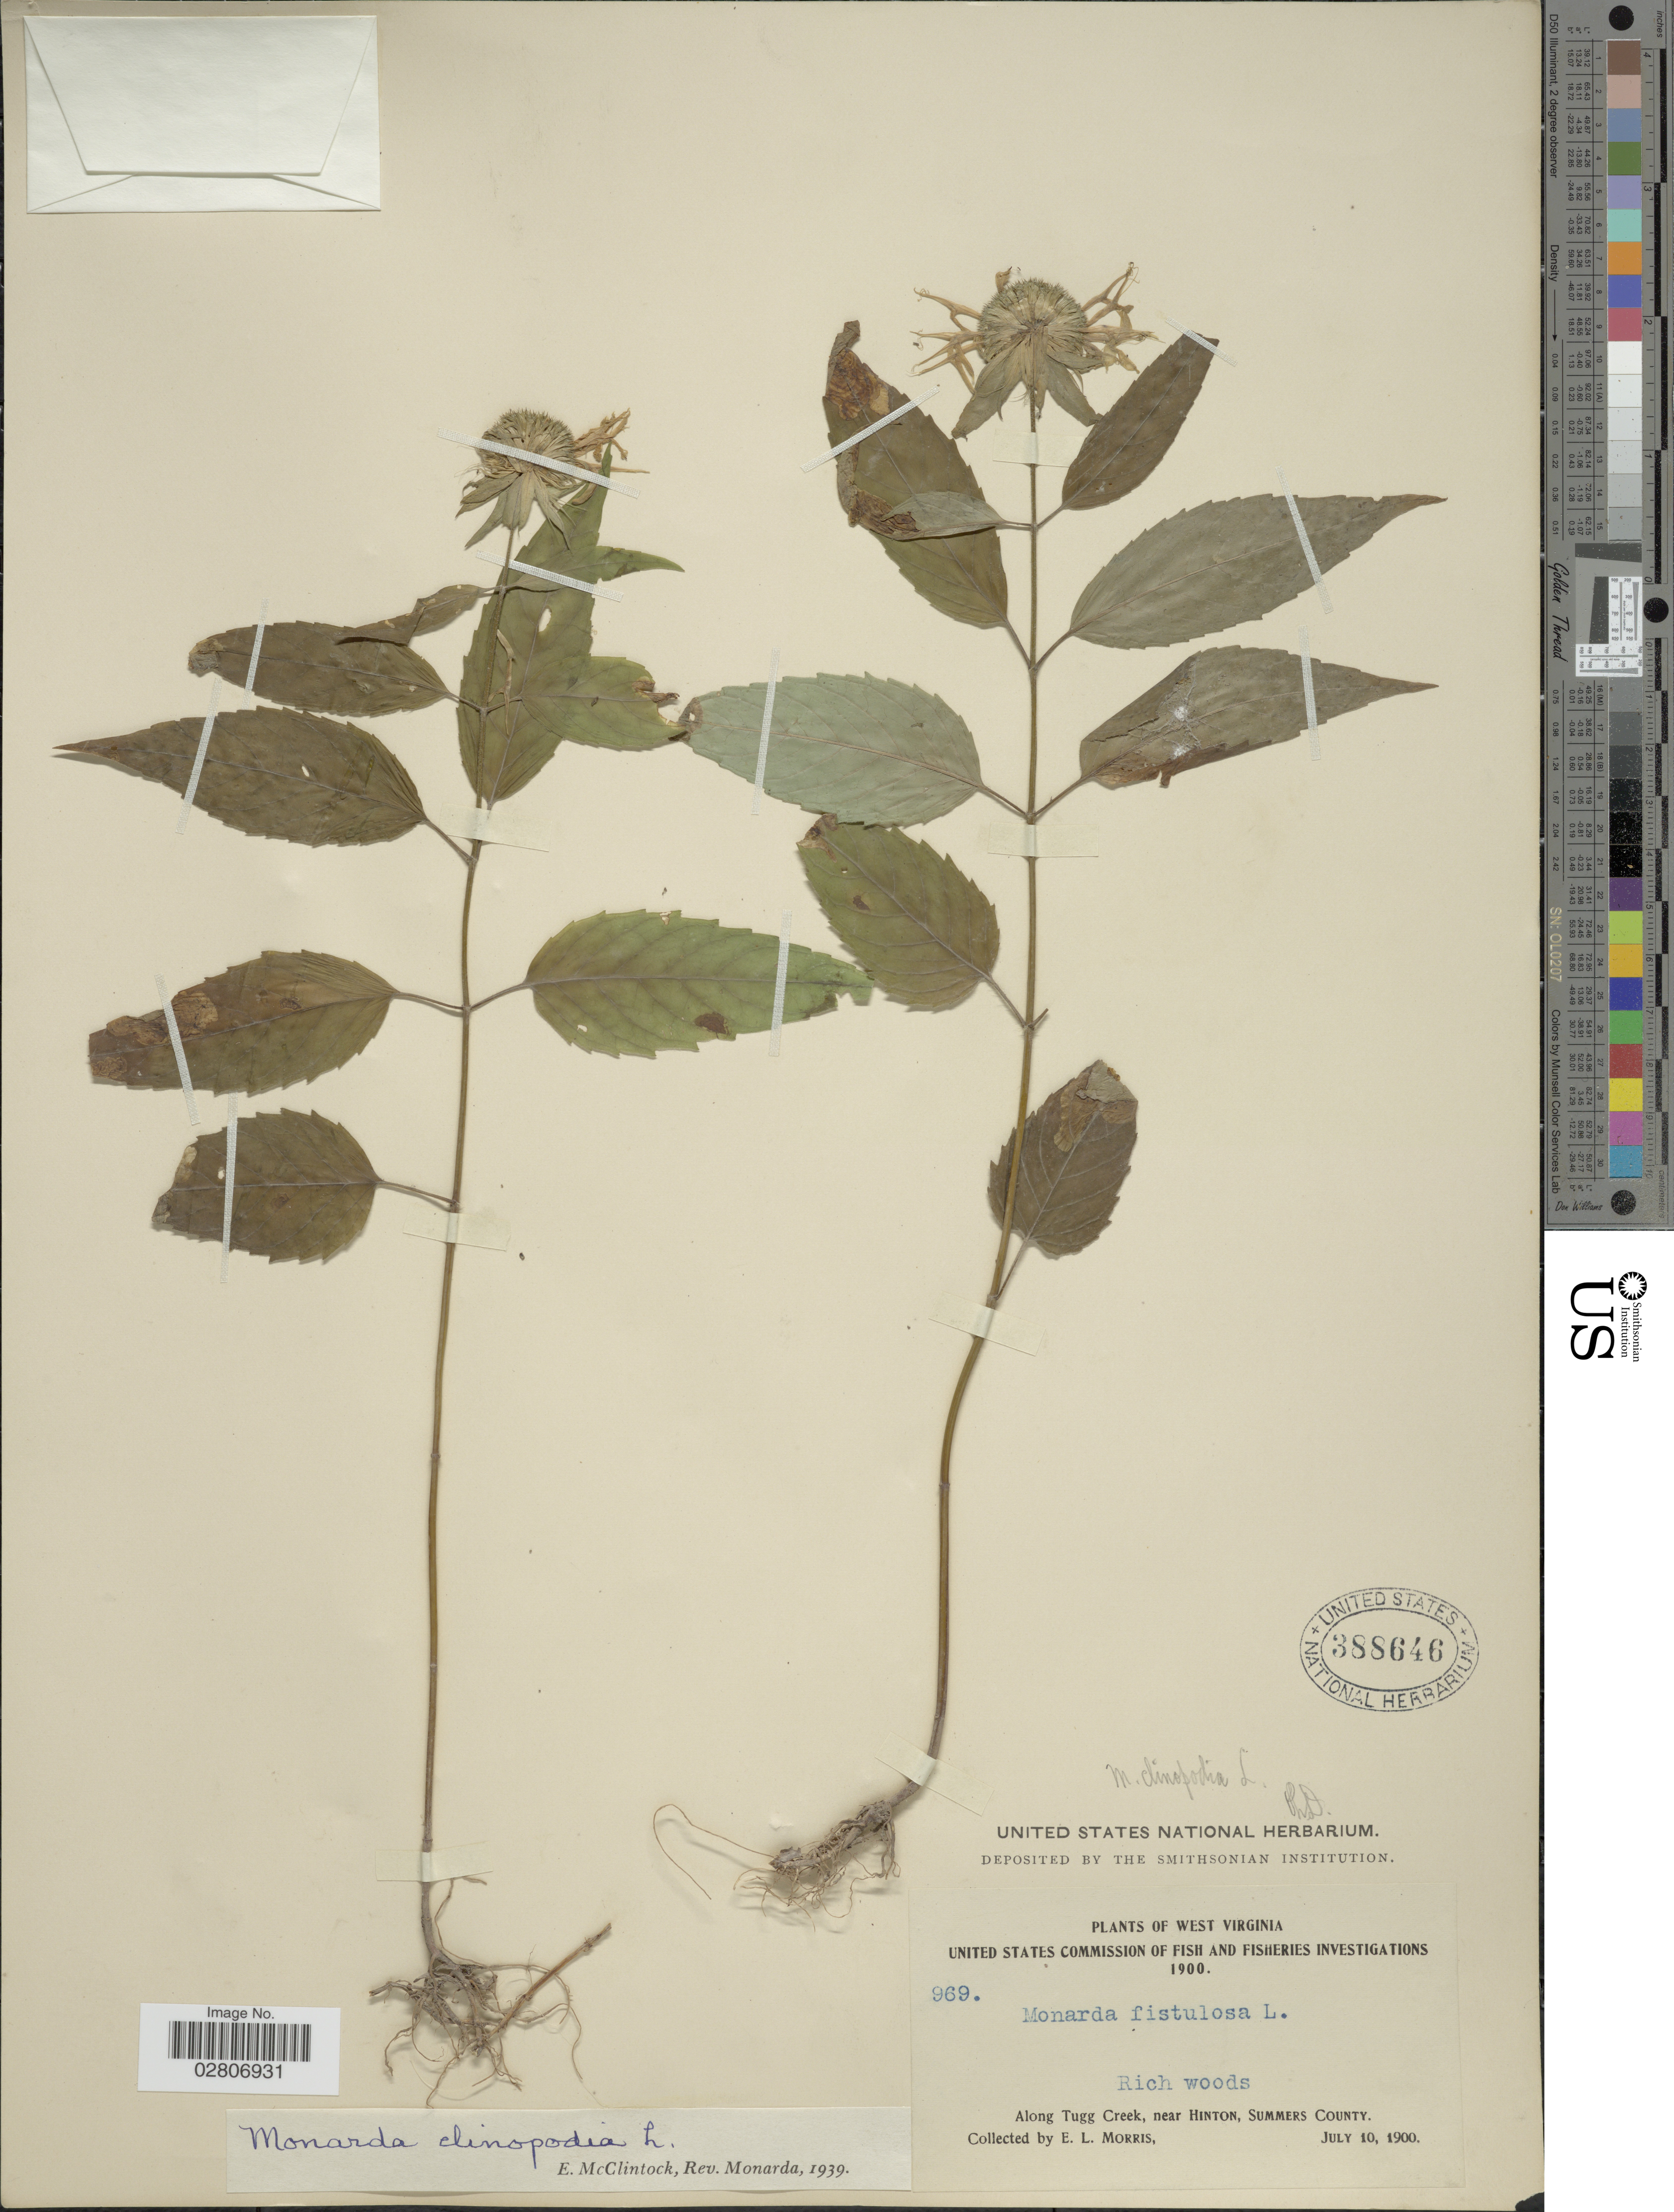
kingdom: Plantae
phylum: Tracheophyta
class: Magnoliopsida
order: Lamiales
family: Lamiaceae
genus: Monarda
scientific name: Monarda clinopodia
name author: L.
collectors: E. Morris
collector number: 969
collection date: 1900-07-10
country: United States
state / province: West Virginia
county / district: Summers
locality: West Virginia. Along Tugg Creek, near Hinton, Summers County.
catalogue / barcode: US 388646